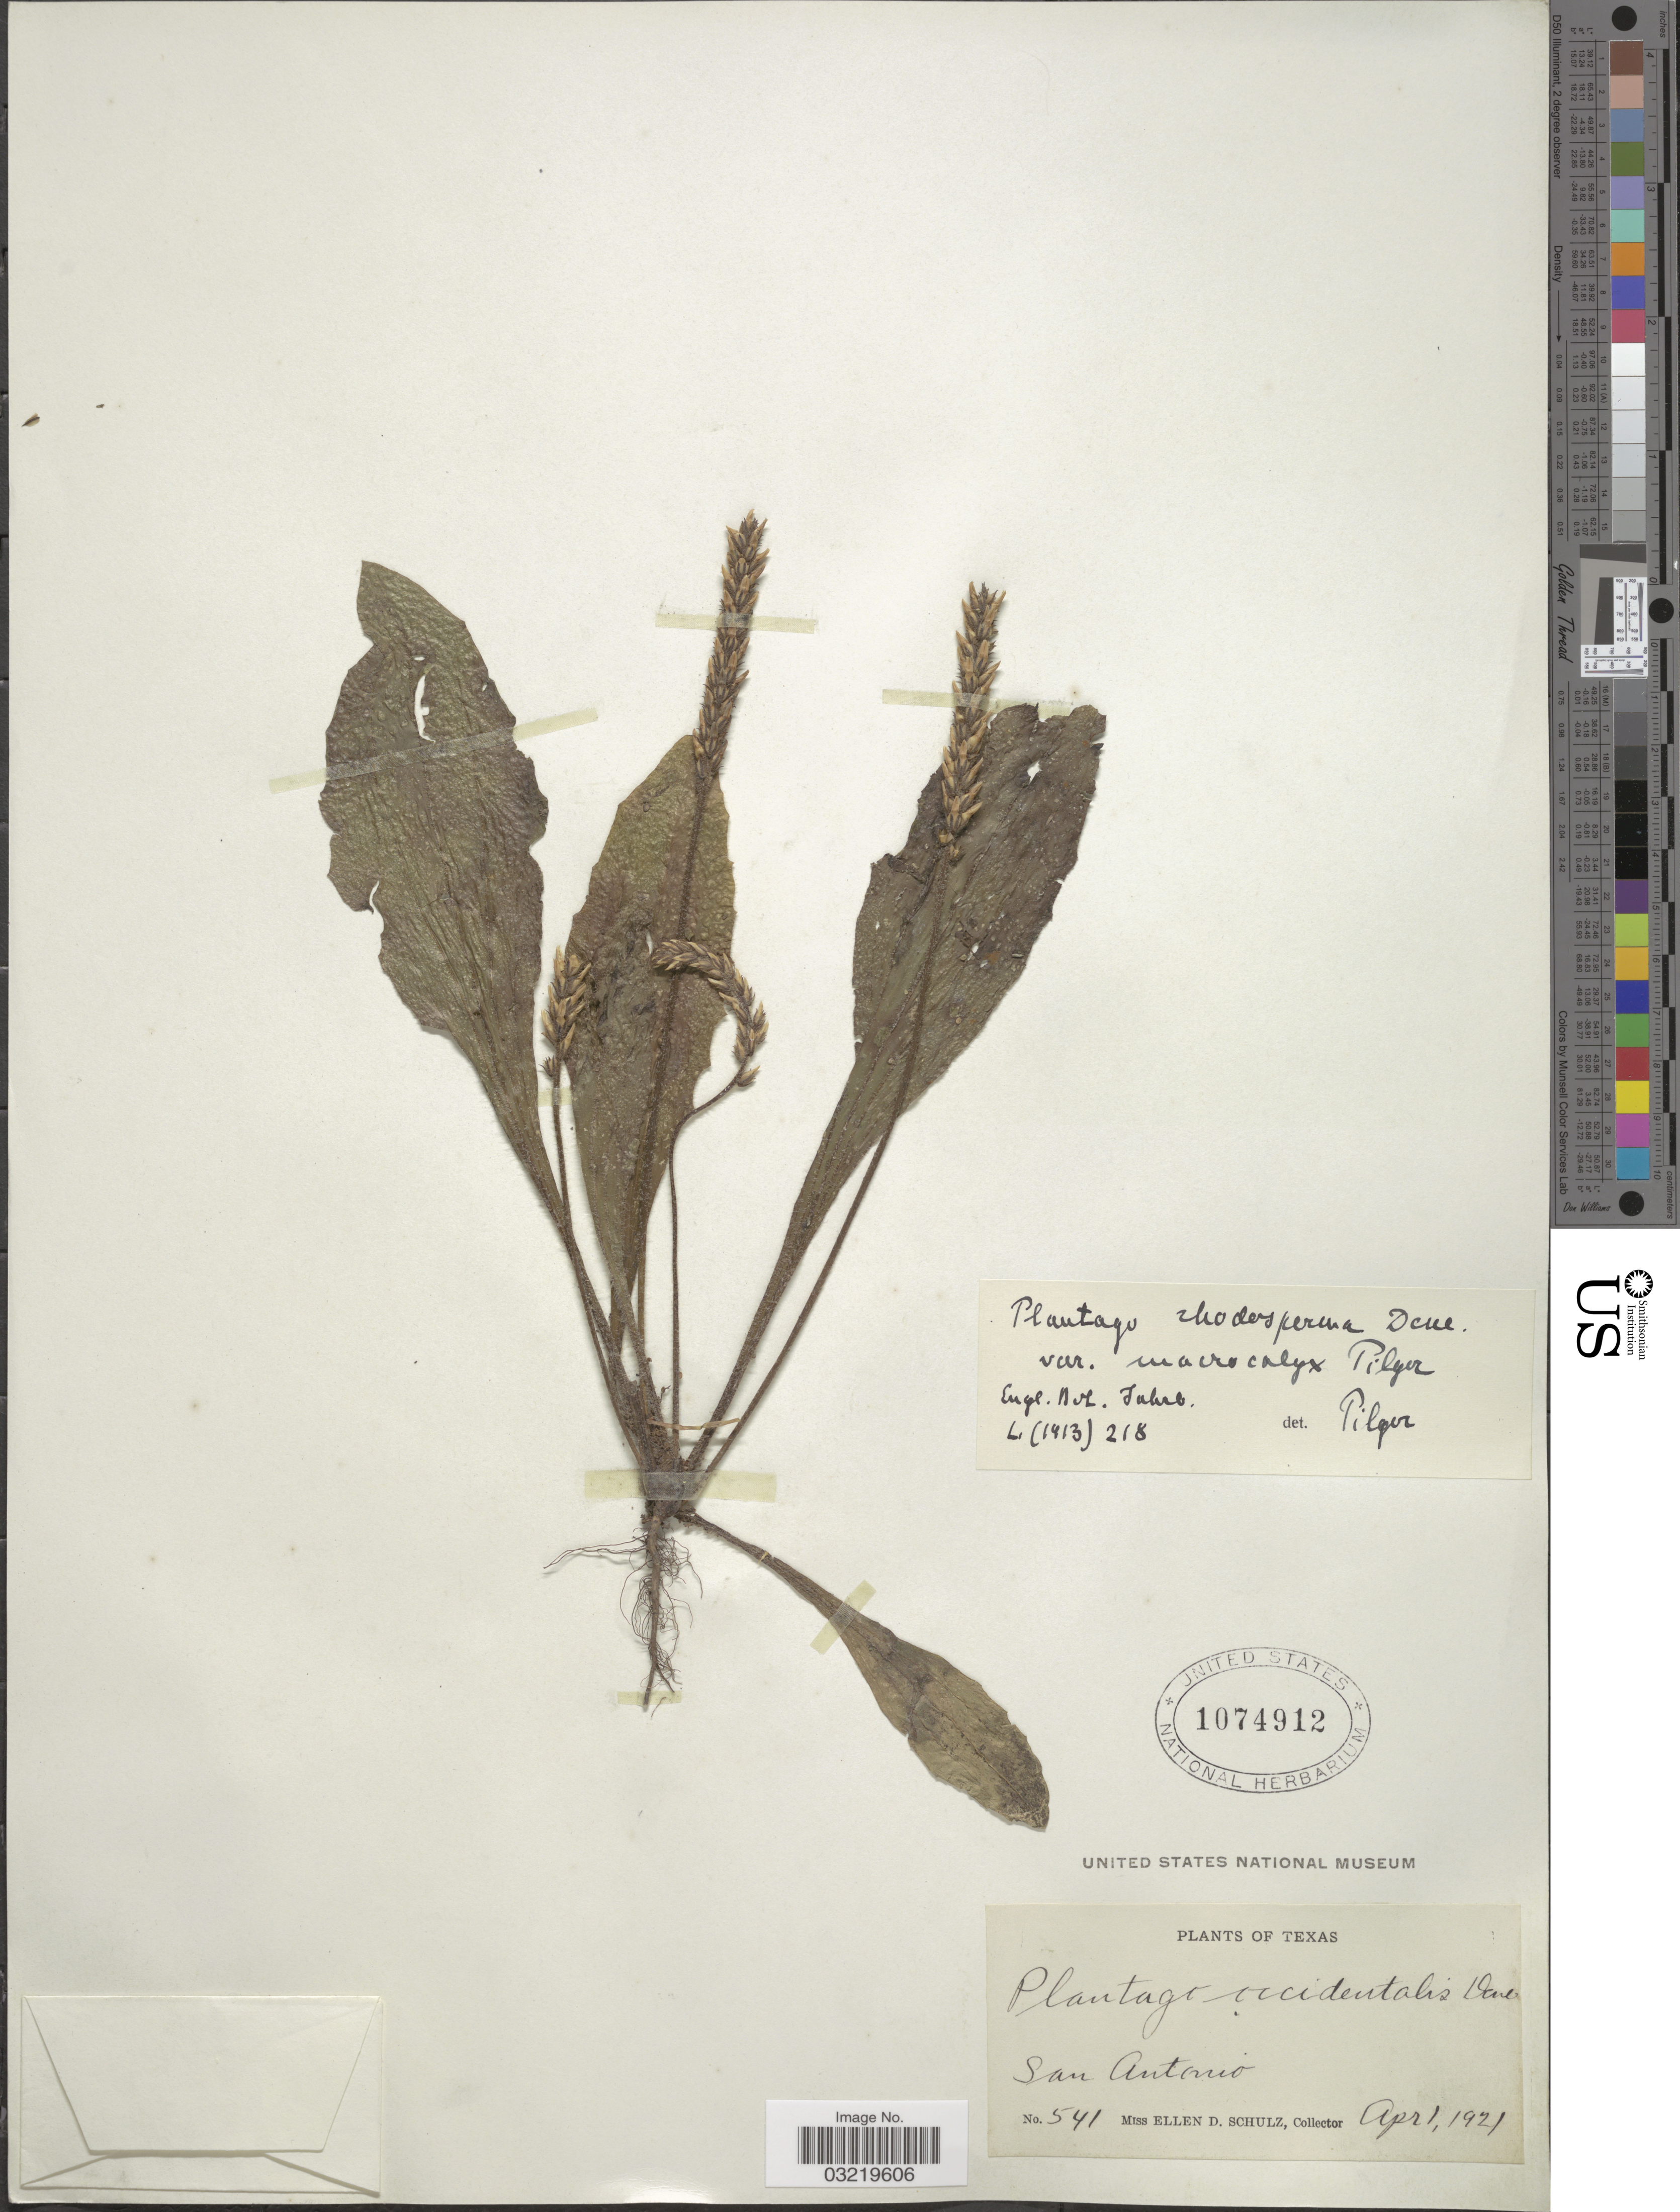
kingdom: Plantae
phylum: Tracheophyta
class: Magnoliopsida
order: Lamiales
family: Plantaginaceae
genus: Plantago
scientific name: Plantago rhodosperma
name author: Decne.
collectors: E. D. Schulz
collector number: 541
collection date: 1921-04-01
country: United States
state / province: Texas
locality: San Antonio.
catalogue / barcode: US 1074912